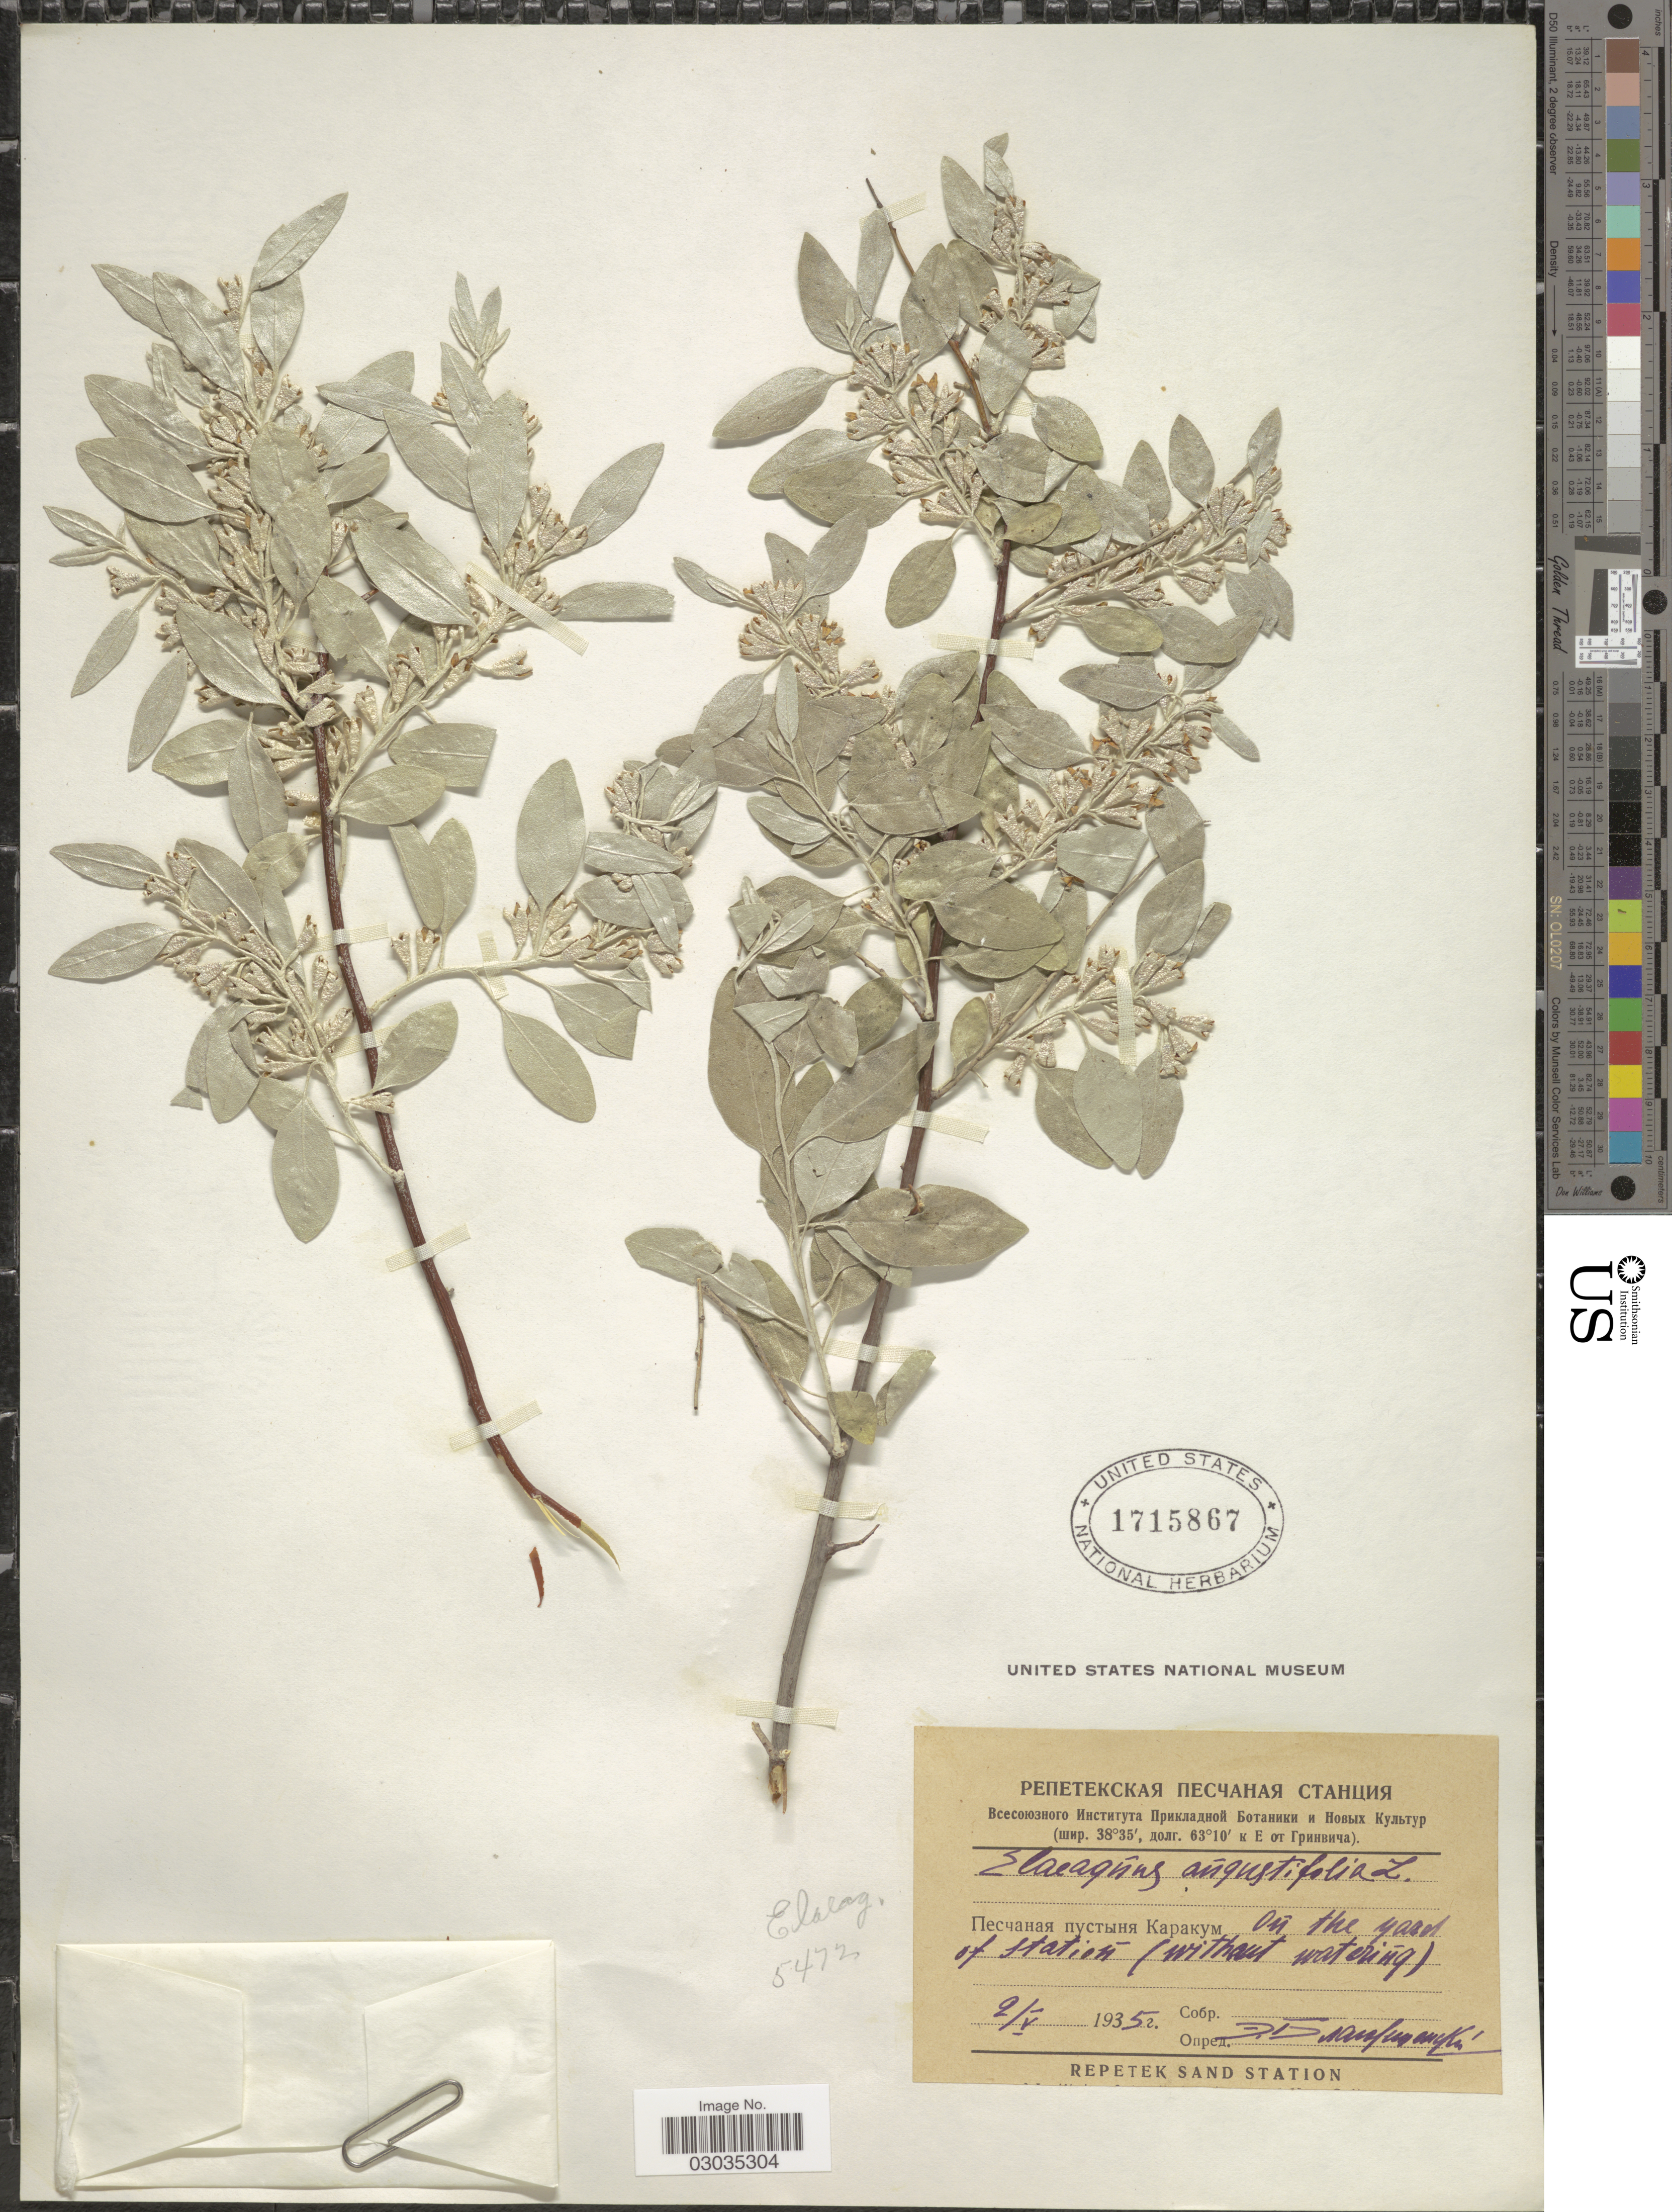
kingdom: Plantae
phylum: Tracheophyta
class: Magnoliopsida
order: Rosales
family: Elaeagnaceae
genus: Elaeagnus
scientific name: Elaeagnus angustifolia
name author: L.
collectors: E. Blagovechensky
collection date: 1935-05-02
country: Turkmenistan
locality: Repetek, Karakum Desert. On the yard of station (without watering).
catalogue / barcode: US 1715867